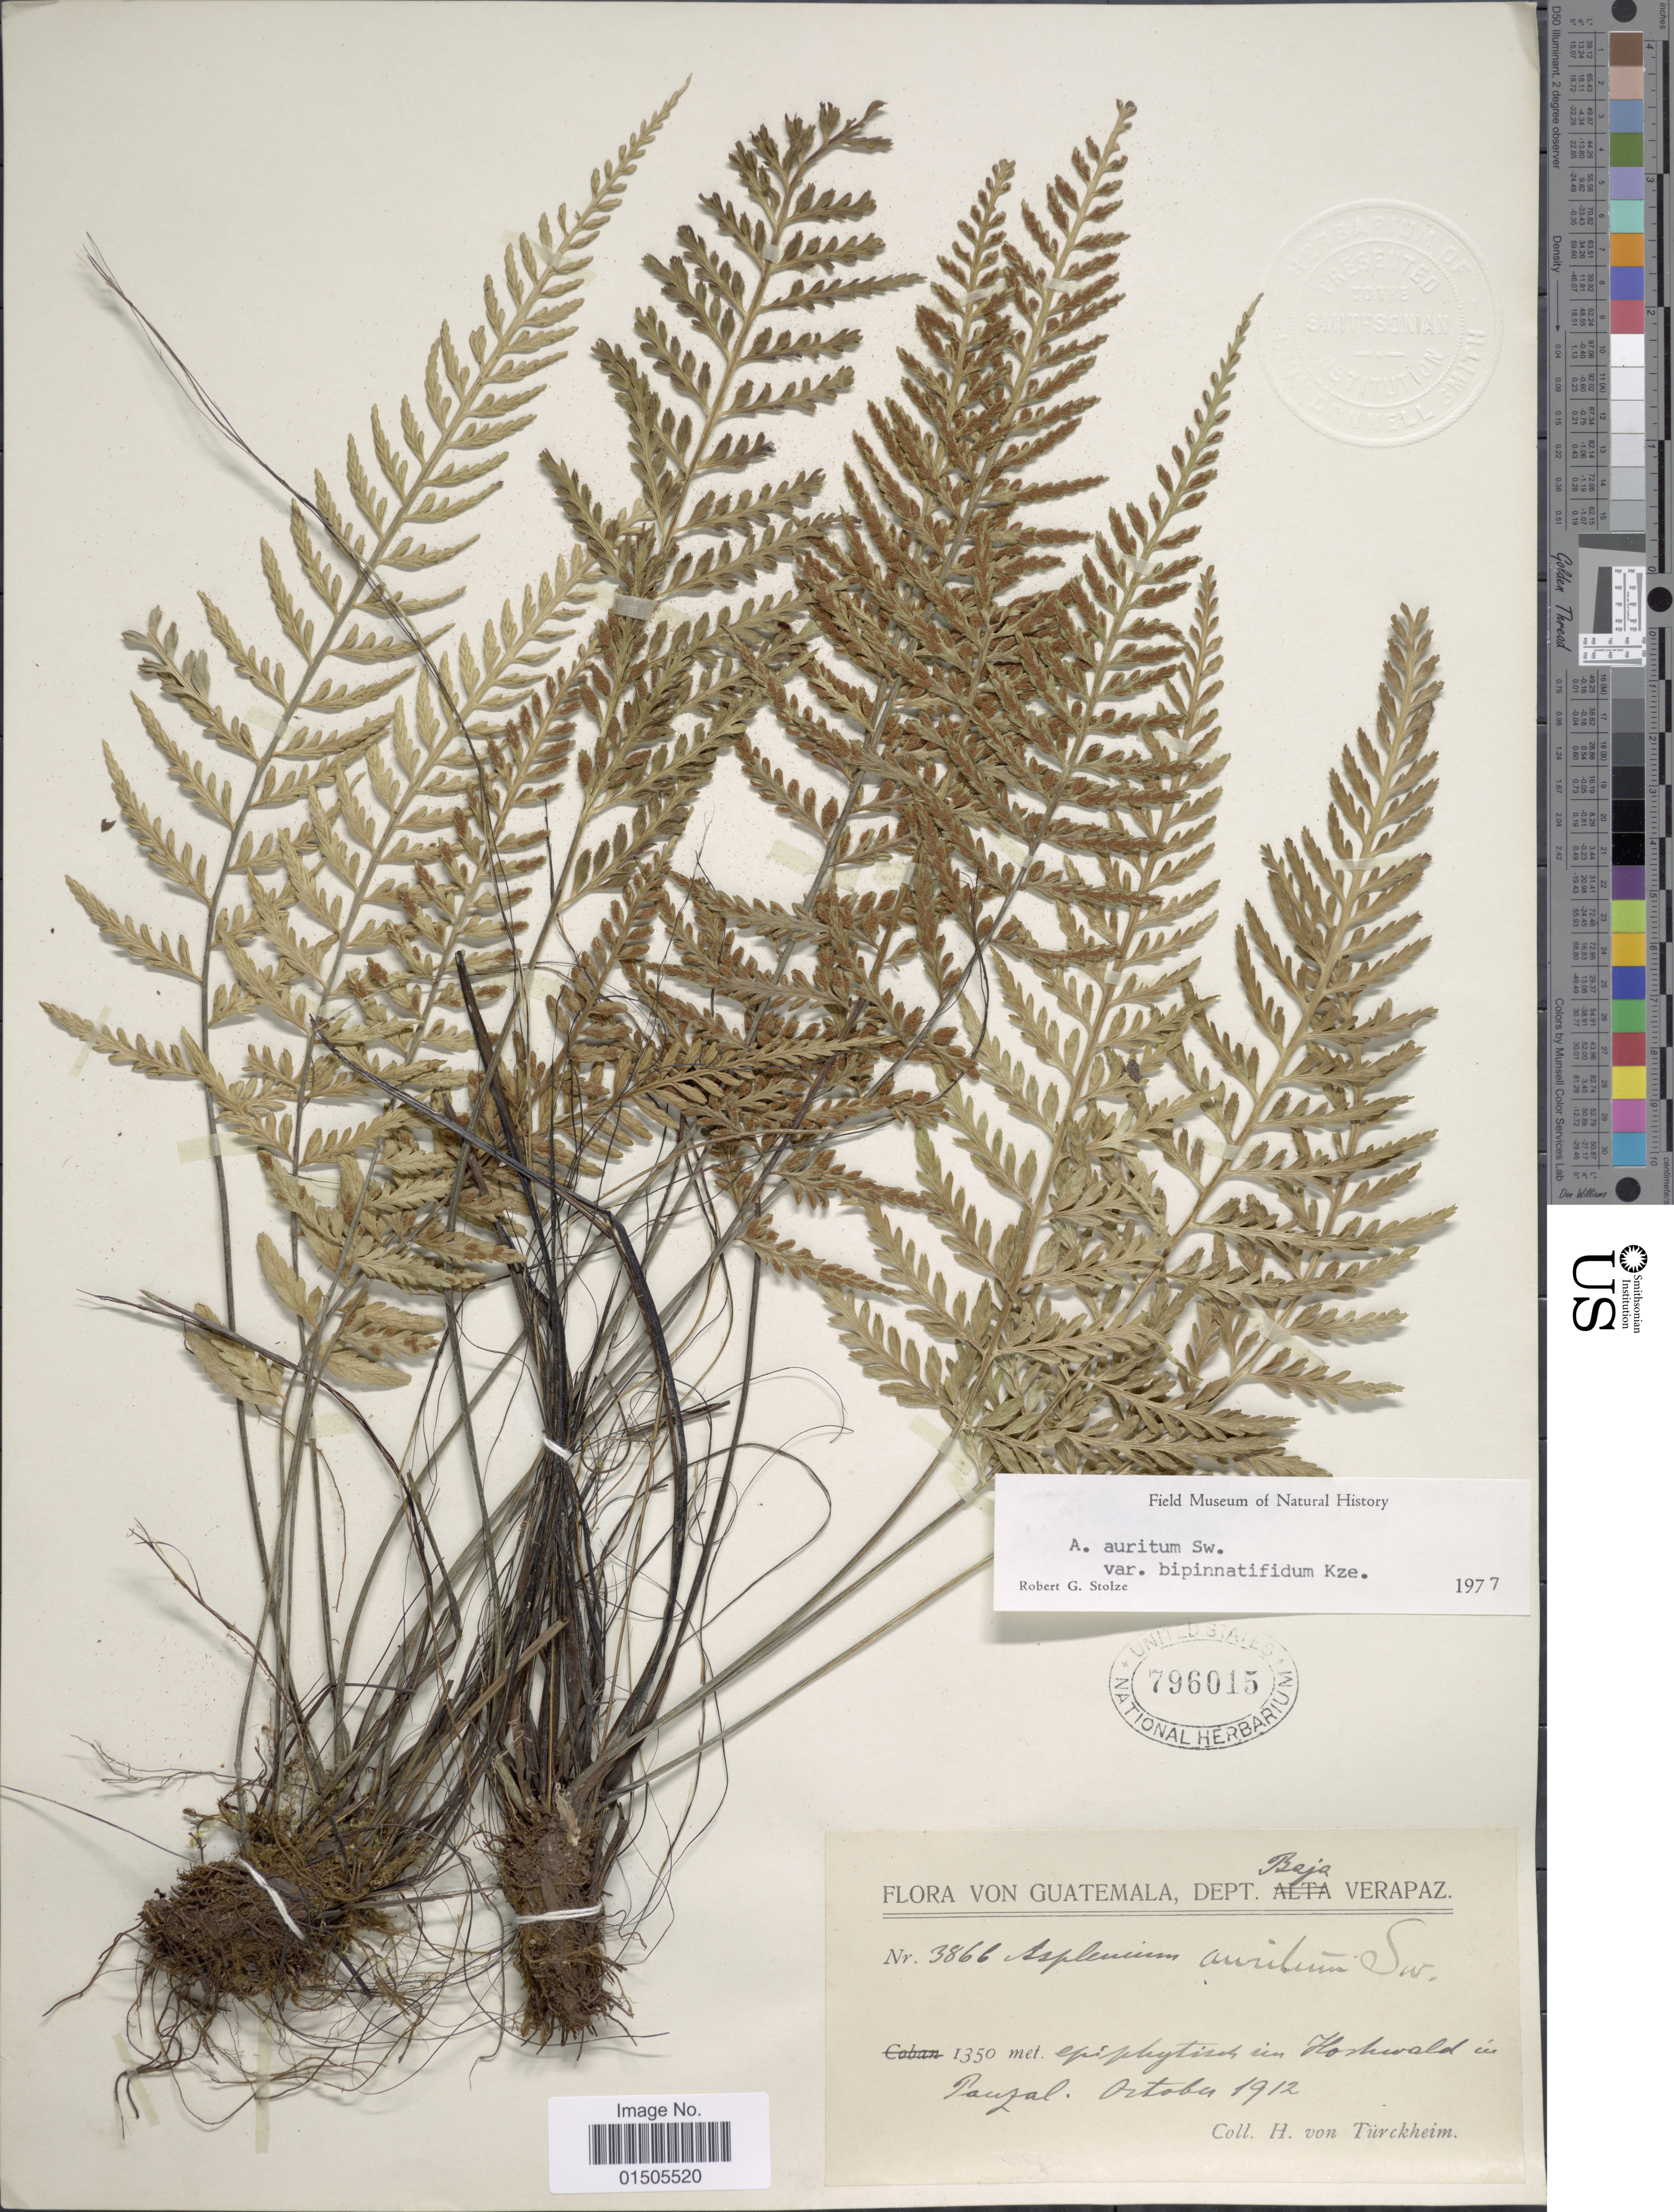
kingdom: Plantae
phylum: Tracheophyta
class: Polypodiopsida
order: Polypodiales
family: Aspleniaceae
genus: Asplenium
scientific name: Asplenium auritum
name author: Sw.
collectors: H. von Türckheim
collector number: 3866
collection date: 1912-10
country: Guatemala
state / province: Baja Verapaz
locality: Epiphytisch im hochwald in Panzal [epiphytic in the high forest in Pansal]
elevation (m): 1350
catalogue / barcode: US 796015